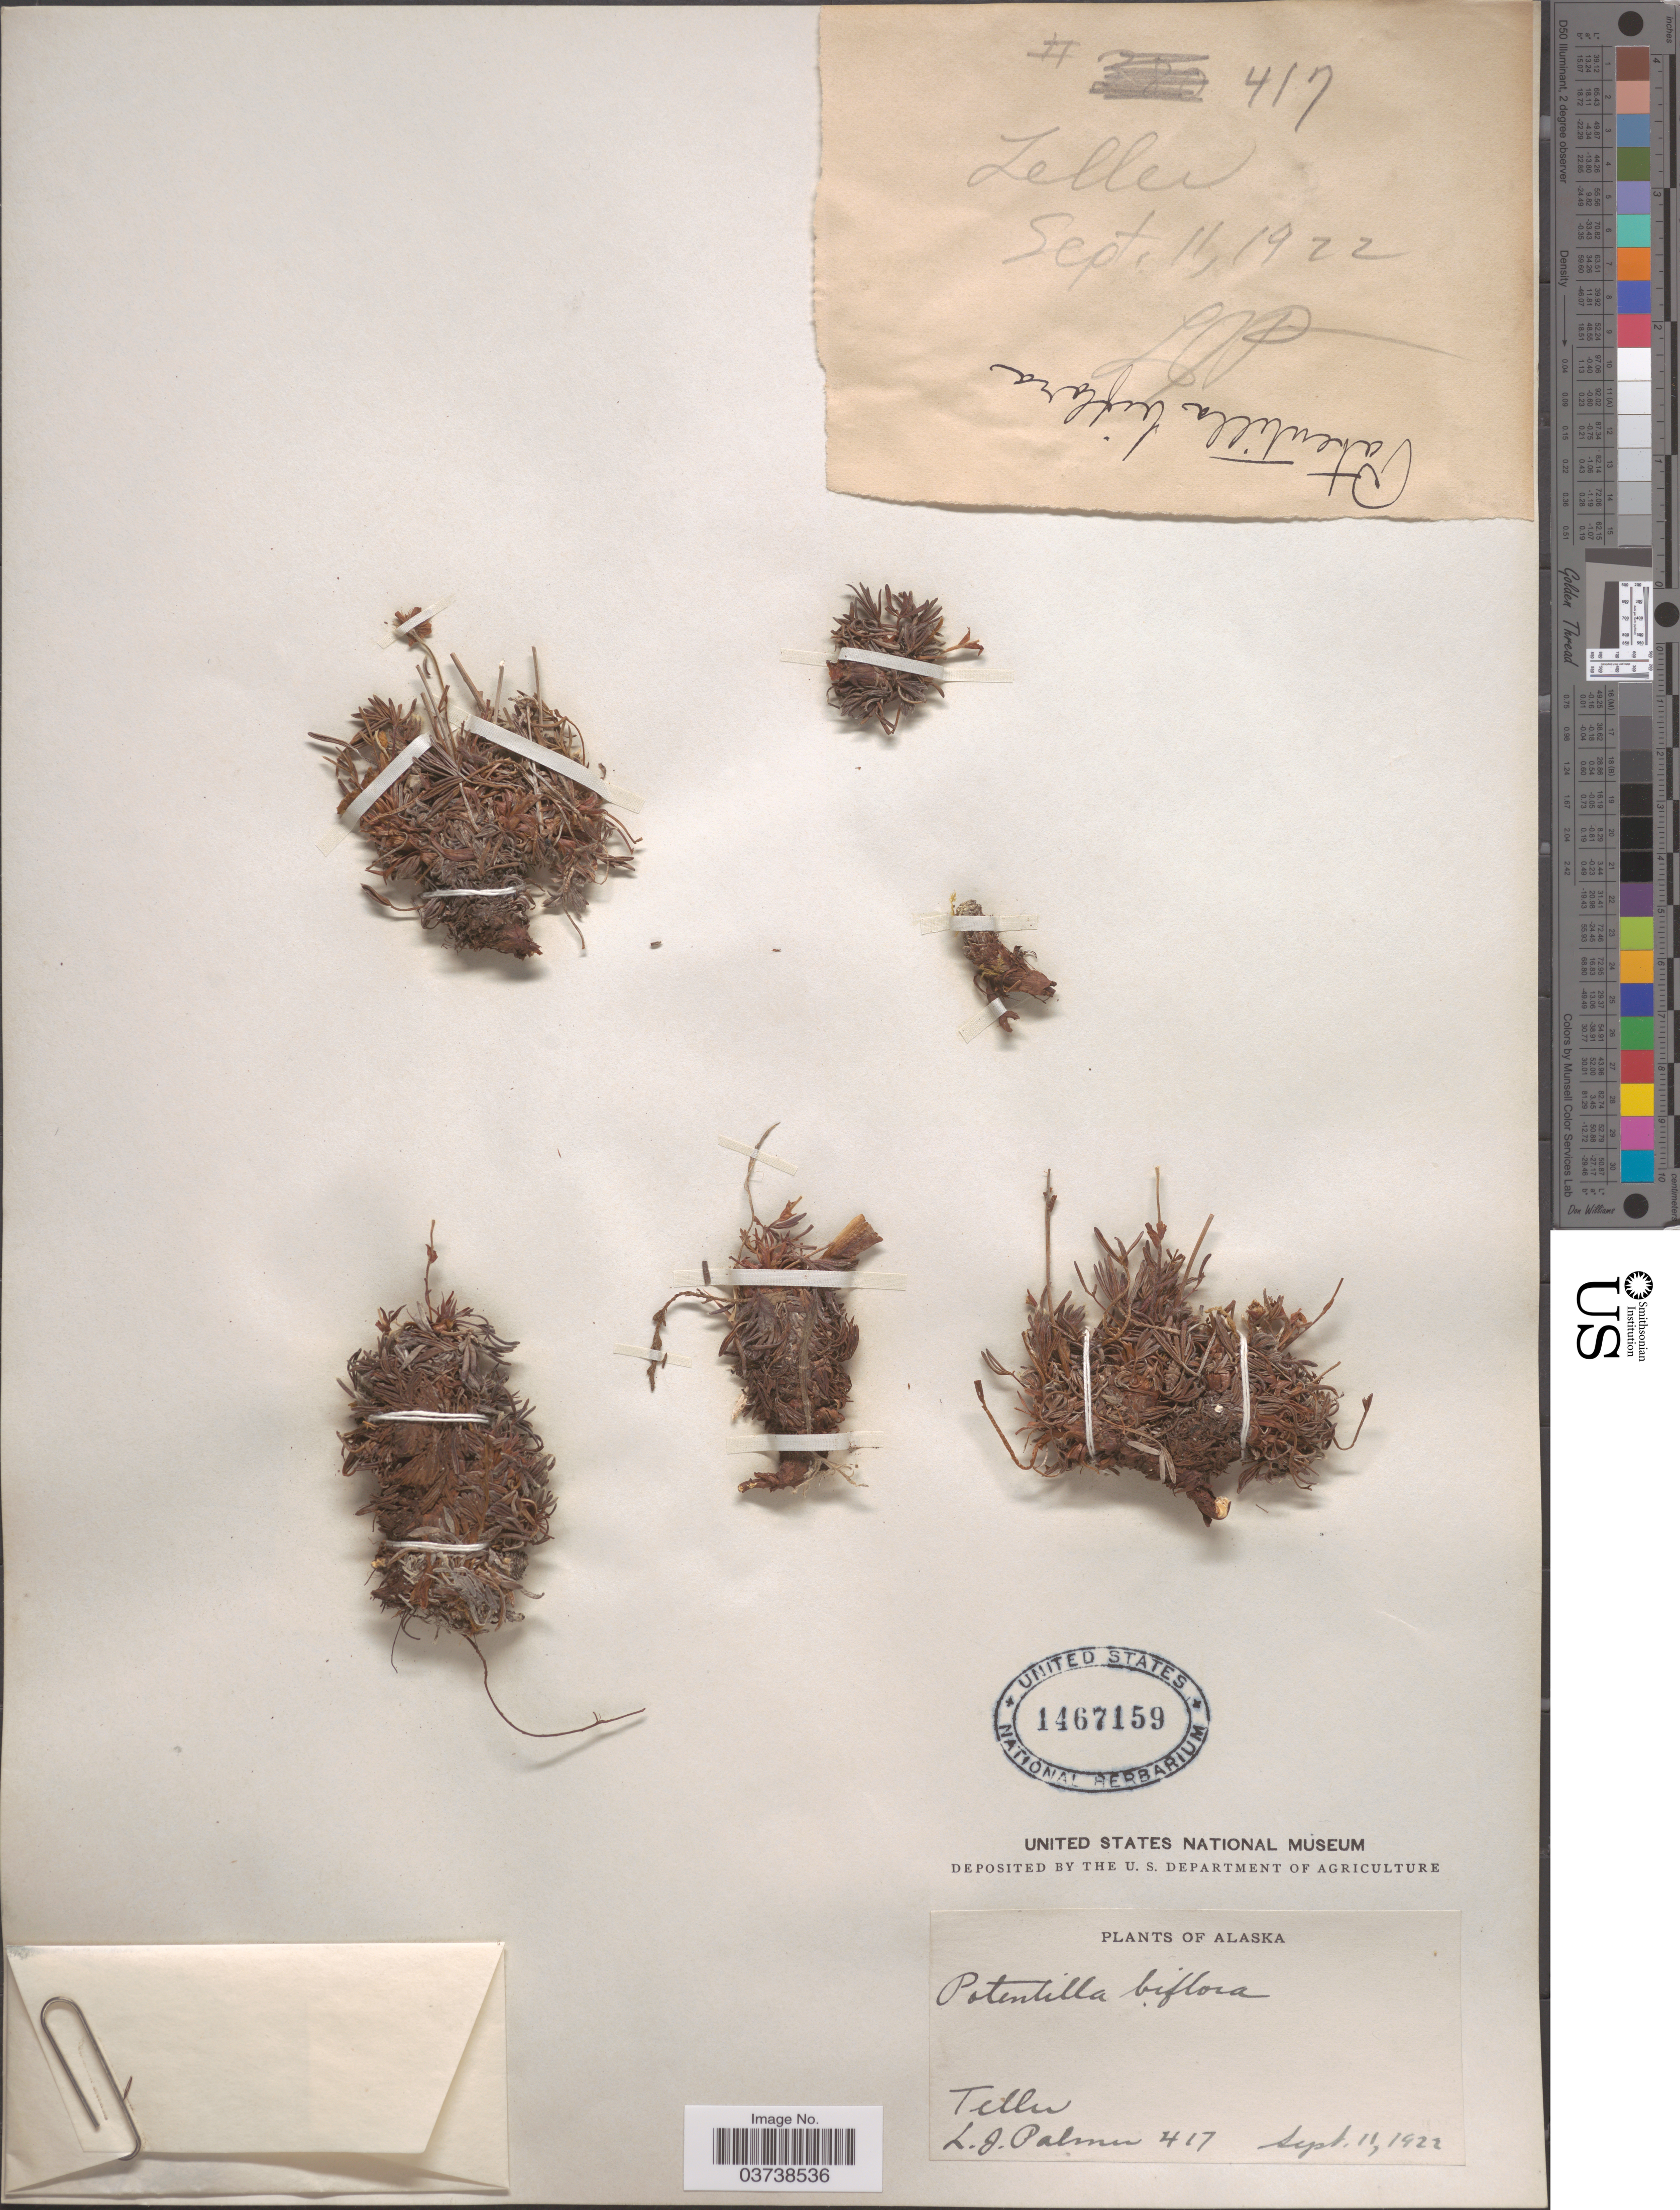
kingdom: Plantae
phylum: Tracheophyta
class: Magnoliopsida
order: Rosales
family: Rosaceae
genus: Potentilla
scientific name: Potentilla biflora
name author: Willd. ex Schltdl.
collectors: L. J. Palmer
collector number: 417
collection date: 1922-09-11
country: United States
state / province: Alaska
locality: Teller.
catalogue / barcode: US 1467159